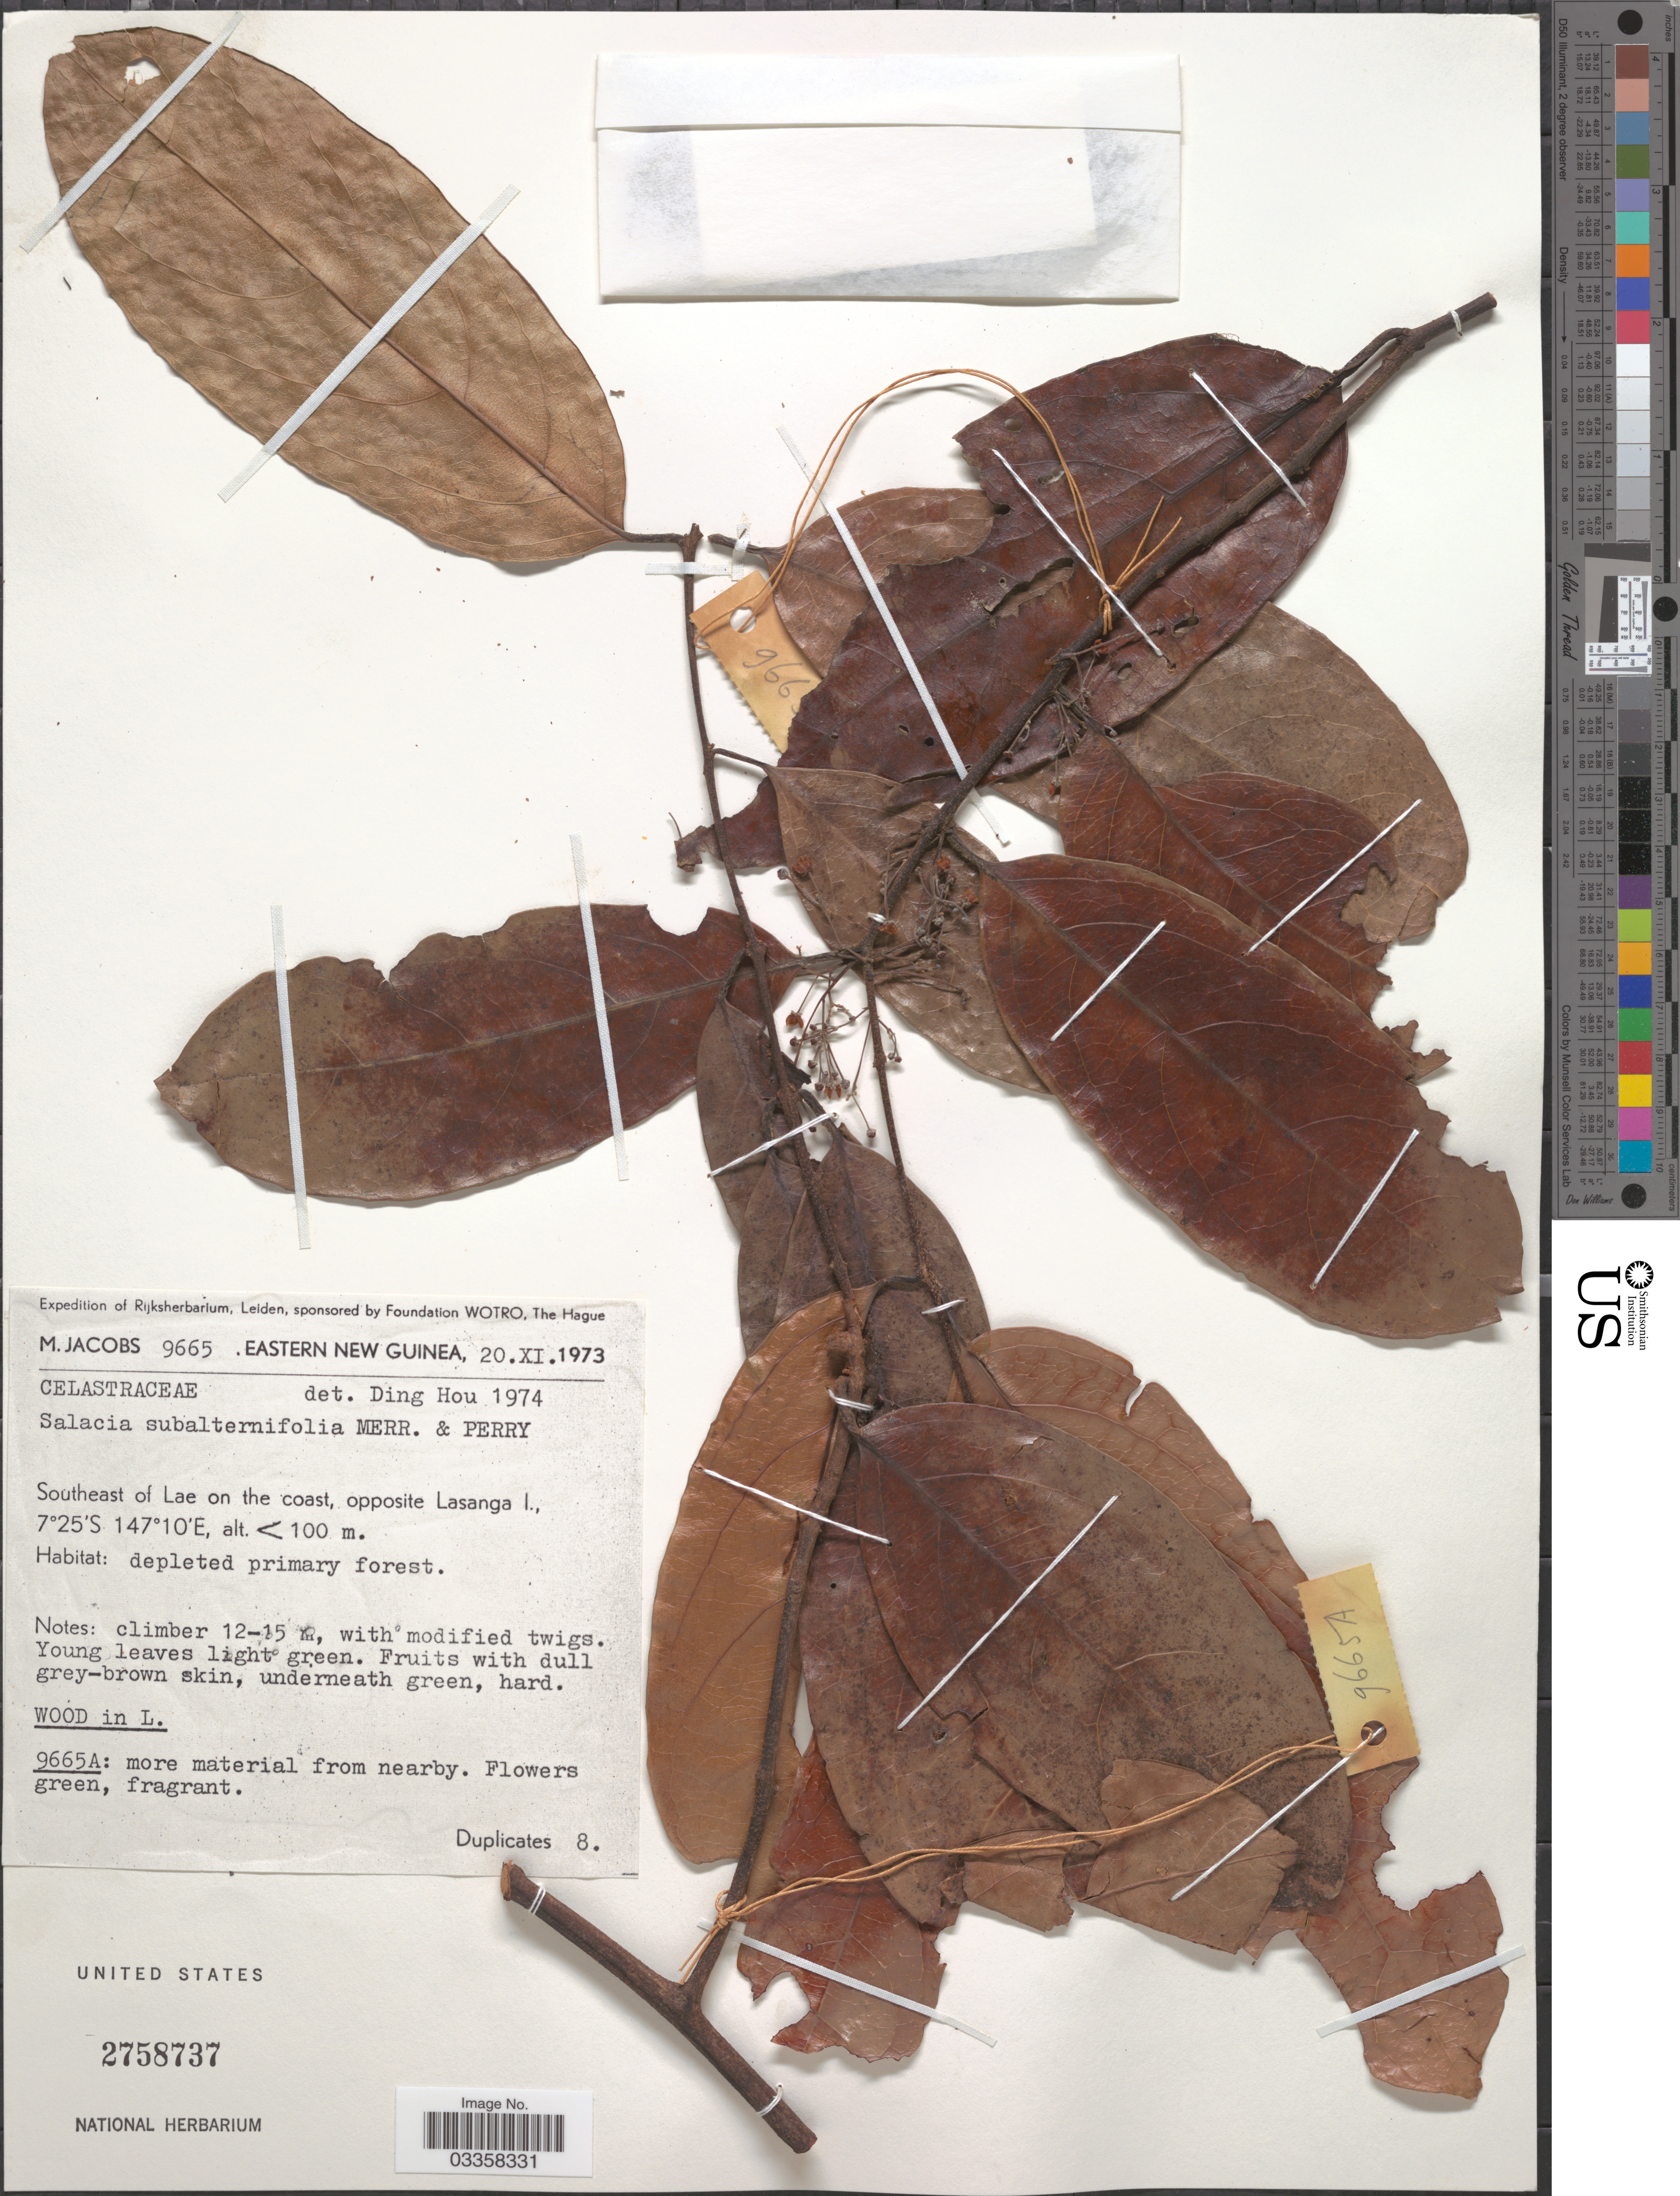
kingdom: Plantae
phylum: Tracheophyta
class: Magnoliopsida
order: Celastrales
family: Celastraceae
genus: Salacia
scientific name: Salacia subalternifolia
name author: Merr. & L.M. Perry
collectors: M. Jacobs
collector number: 9665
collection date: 1973-11-20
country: Papua New Guinea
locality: Eastern New Guinea. Southeast of Lae on the coast, opposite Lasanga I.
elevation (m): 100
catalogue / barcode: US 2758737